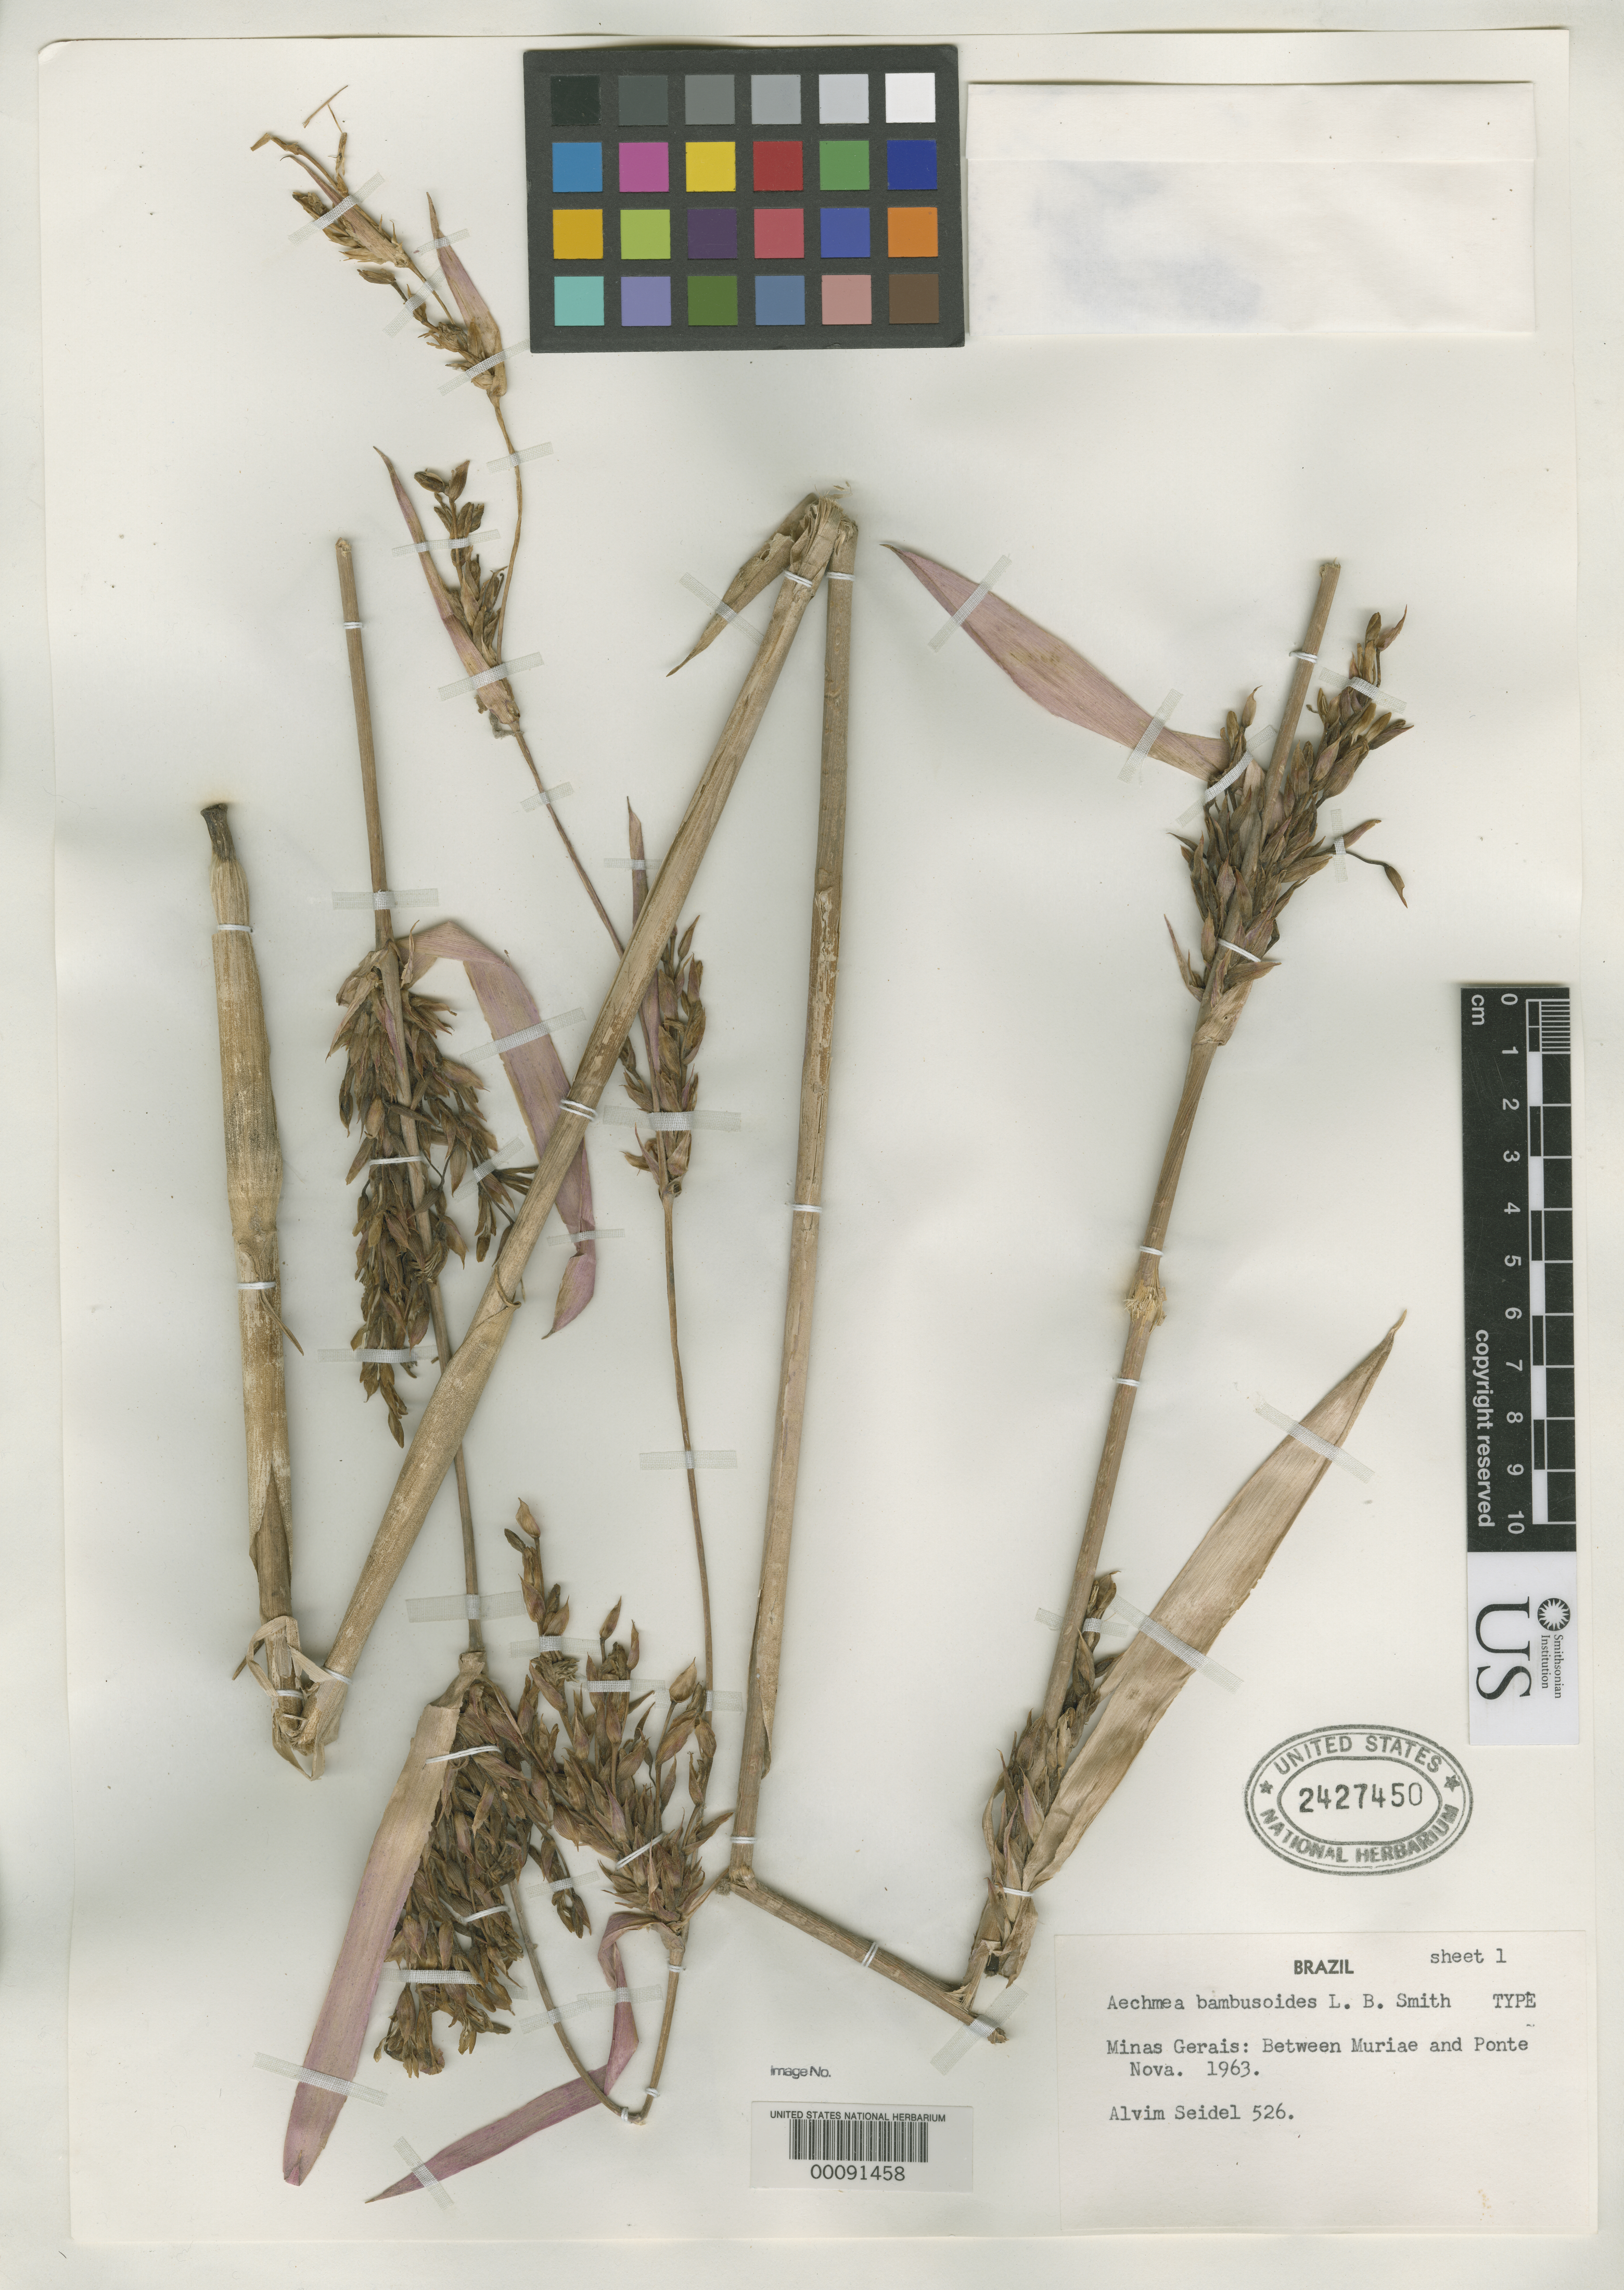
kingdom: Plantae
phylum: Tracheophyta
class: Liliopsida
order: Poales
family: Bromeliaceae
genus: Aechmea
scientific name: Aechmea bambusoides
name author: L.B. Sm. & Reitz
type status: Holotype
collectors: A. Seidel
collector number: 526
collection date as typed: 1963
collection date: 1963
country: Brazil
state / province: Minas Gerais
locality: Between Muriae & Pontenova.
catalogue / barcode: US 2427450